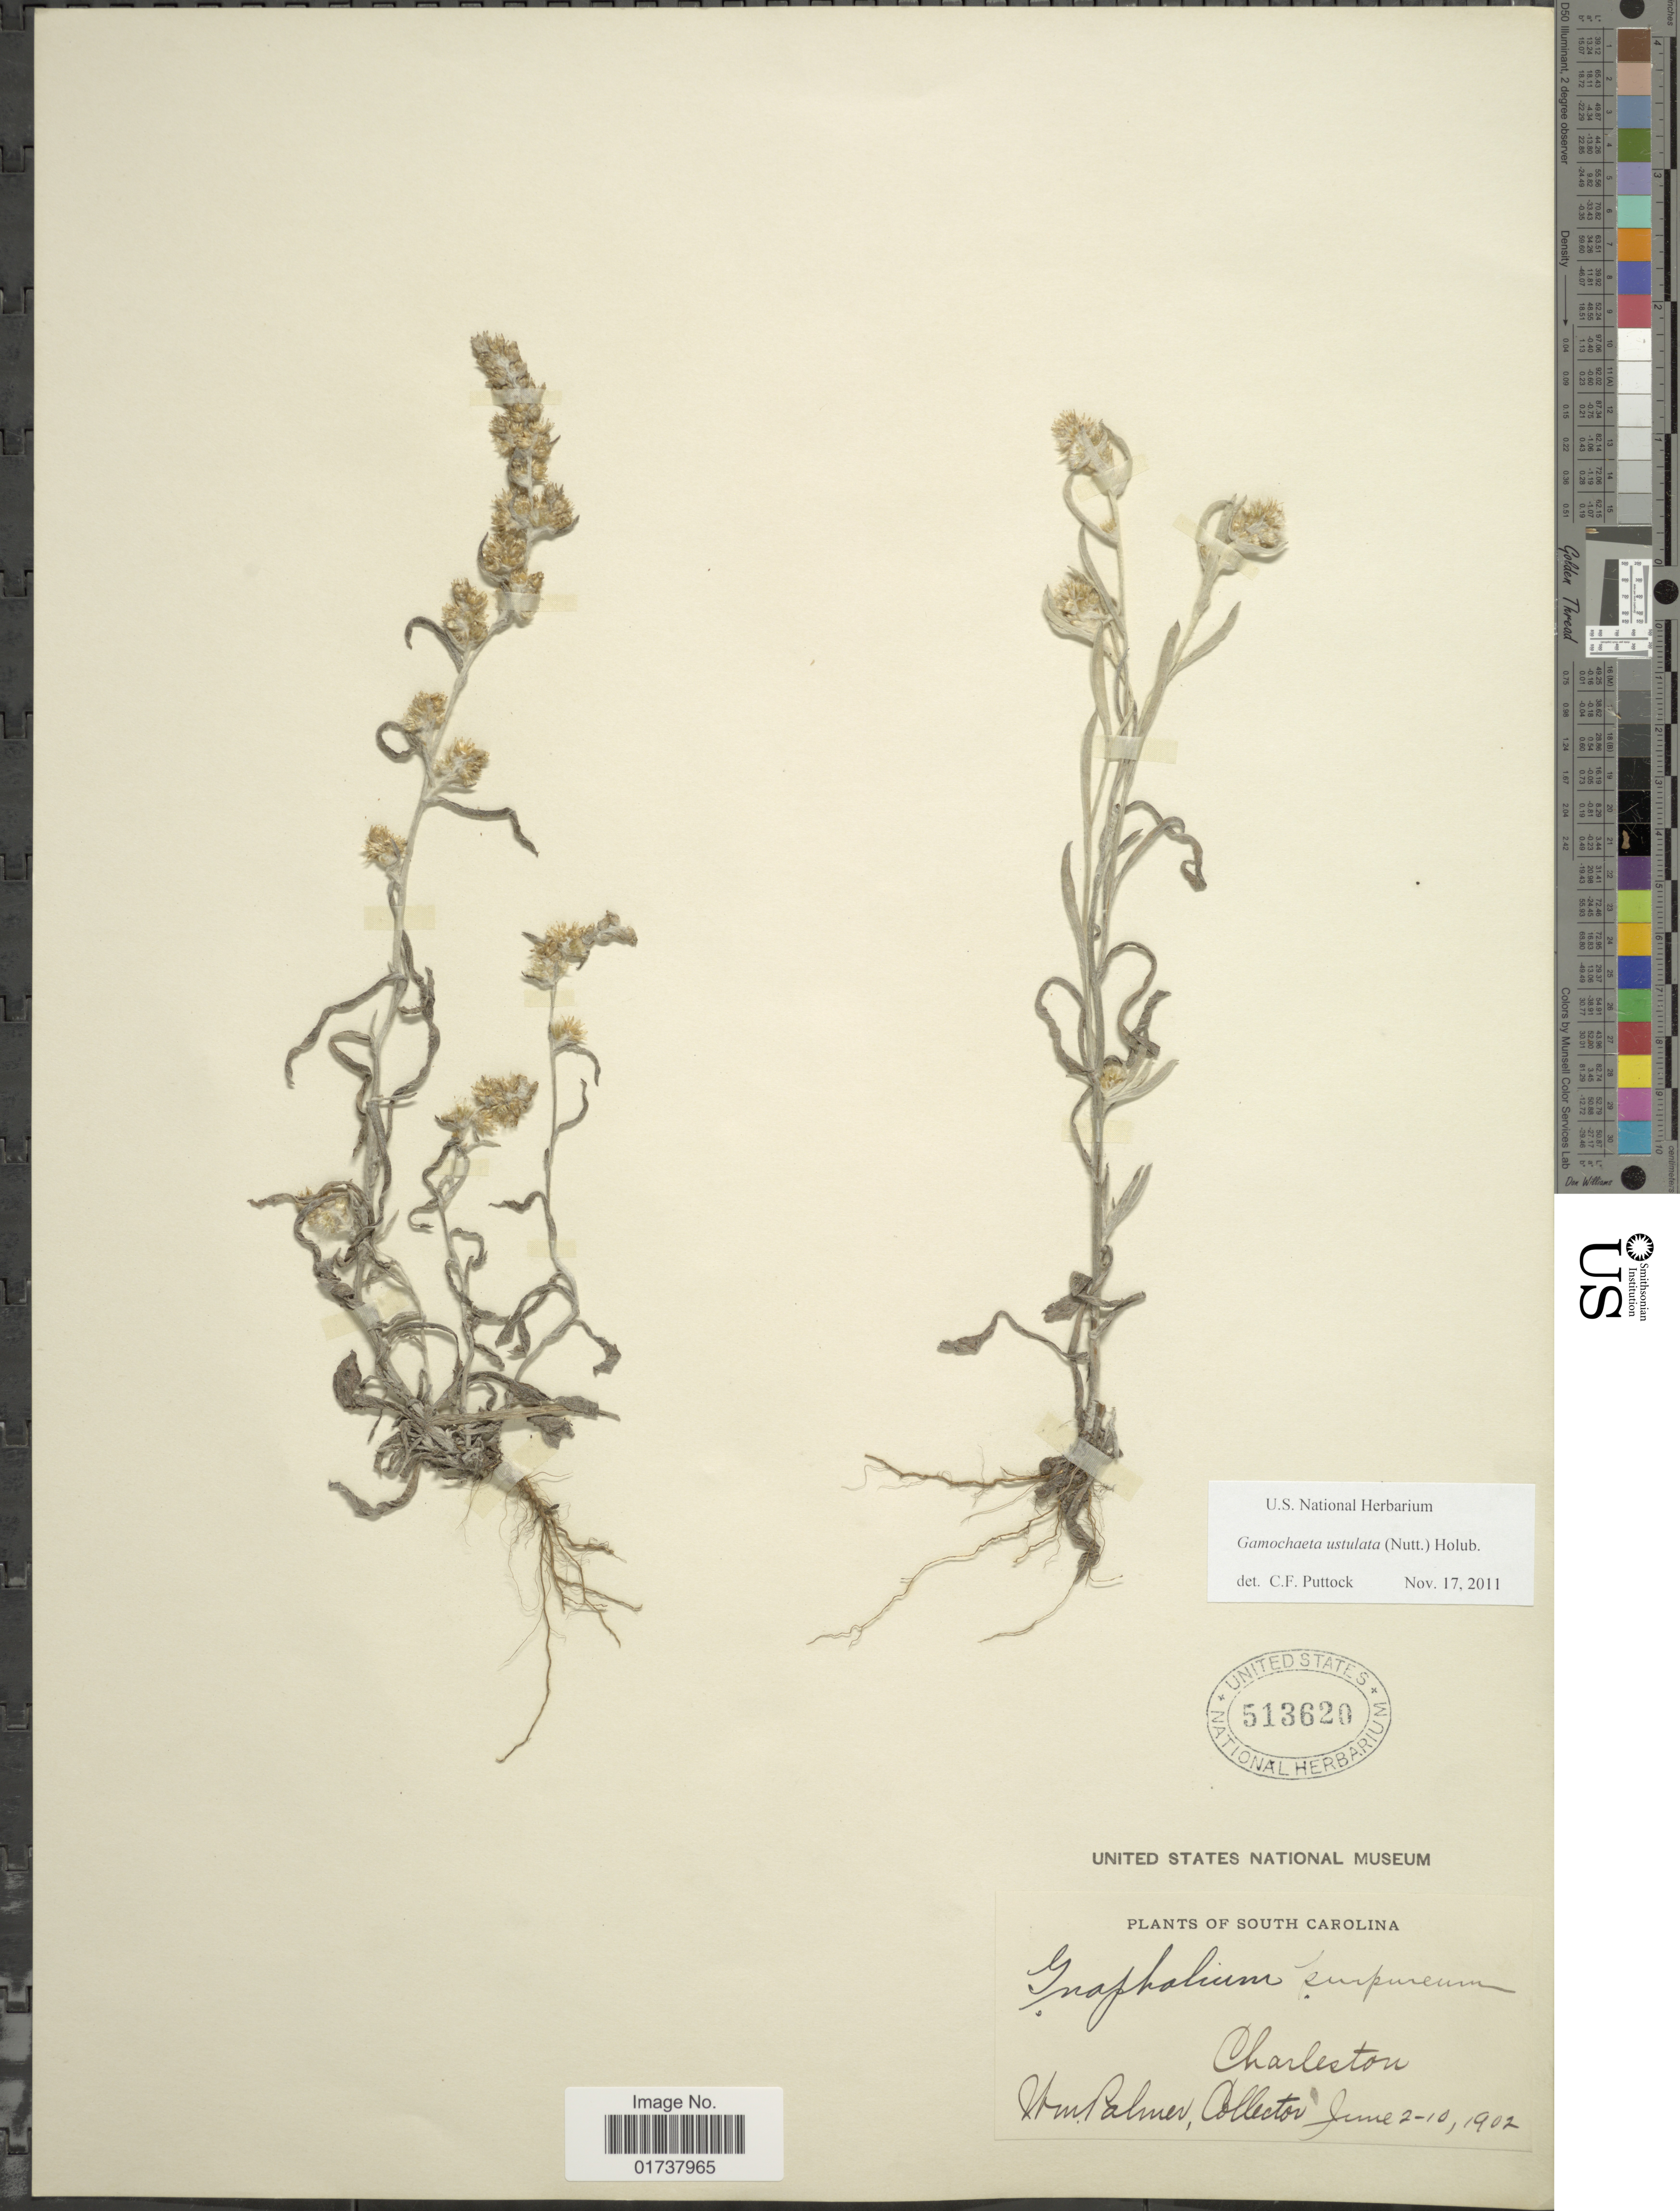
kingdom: Plantae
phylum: Tracheophyta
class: Magnoliopsida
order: Asterales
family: Asteraceae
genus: Gamochaeta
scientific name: Gamochaeta purpurea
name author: (L.) Cabrera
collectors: W. Palmer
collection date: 1902-06-02/1902-06-10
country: United States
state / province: South Carolina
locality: Charleston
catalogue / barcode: US 513620